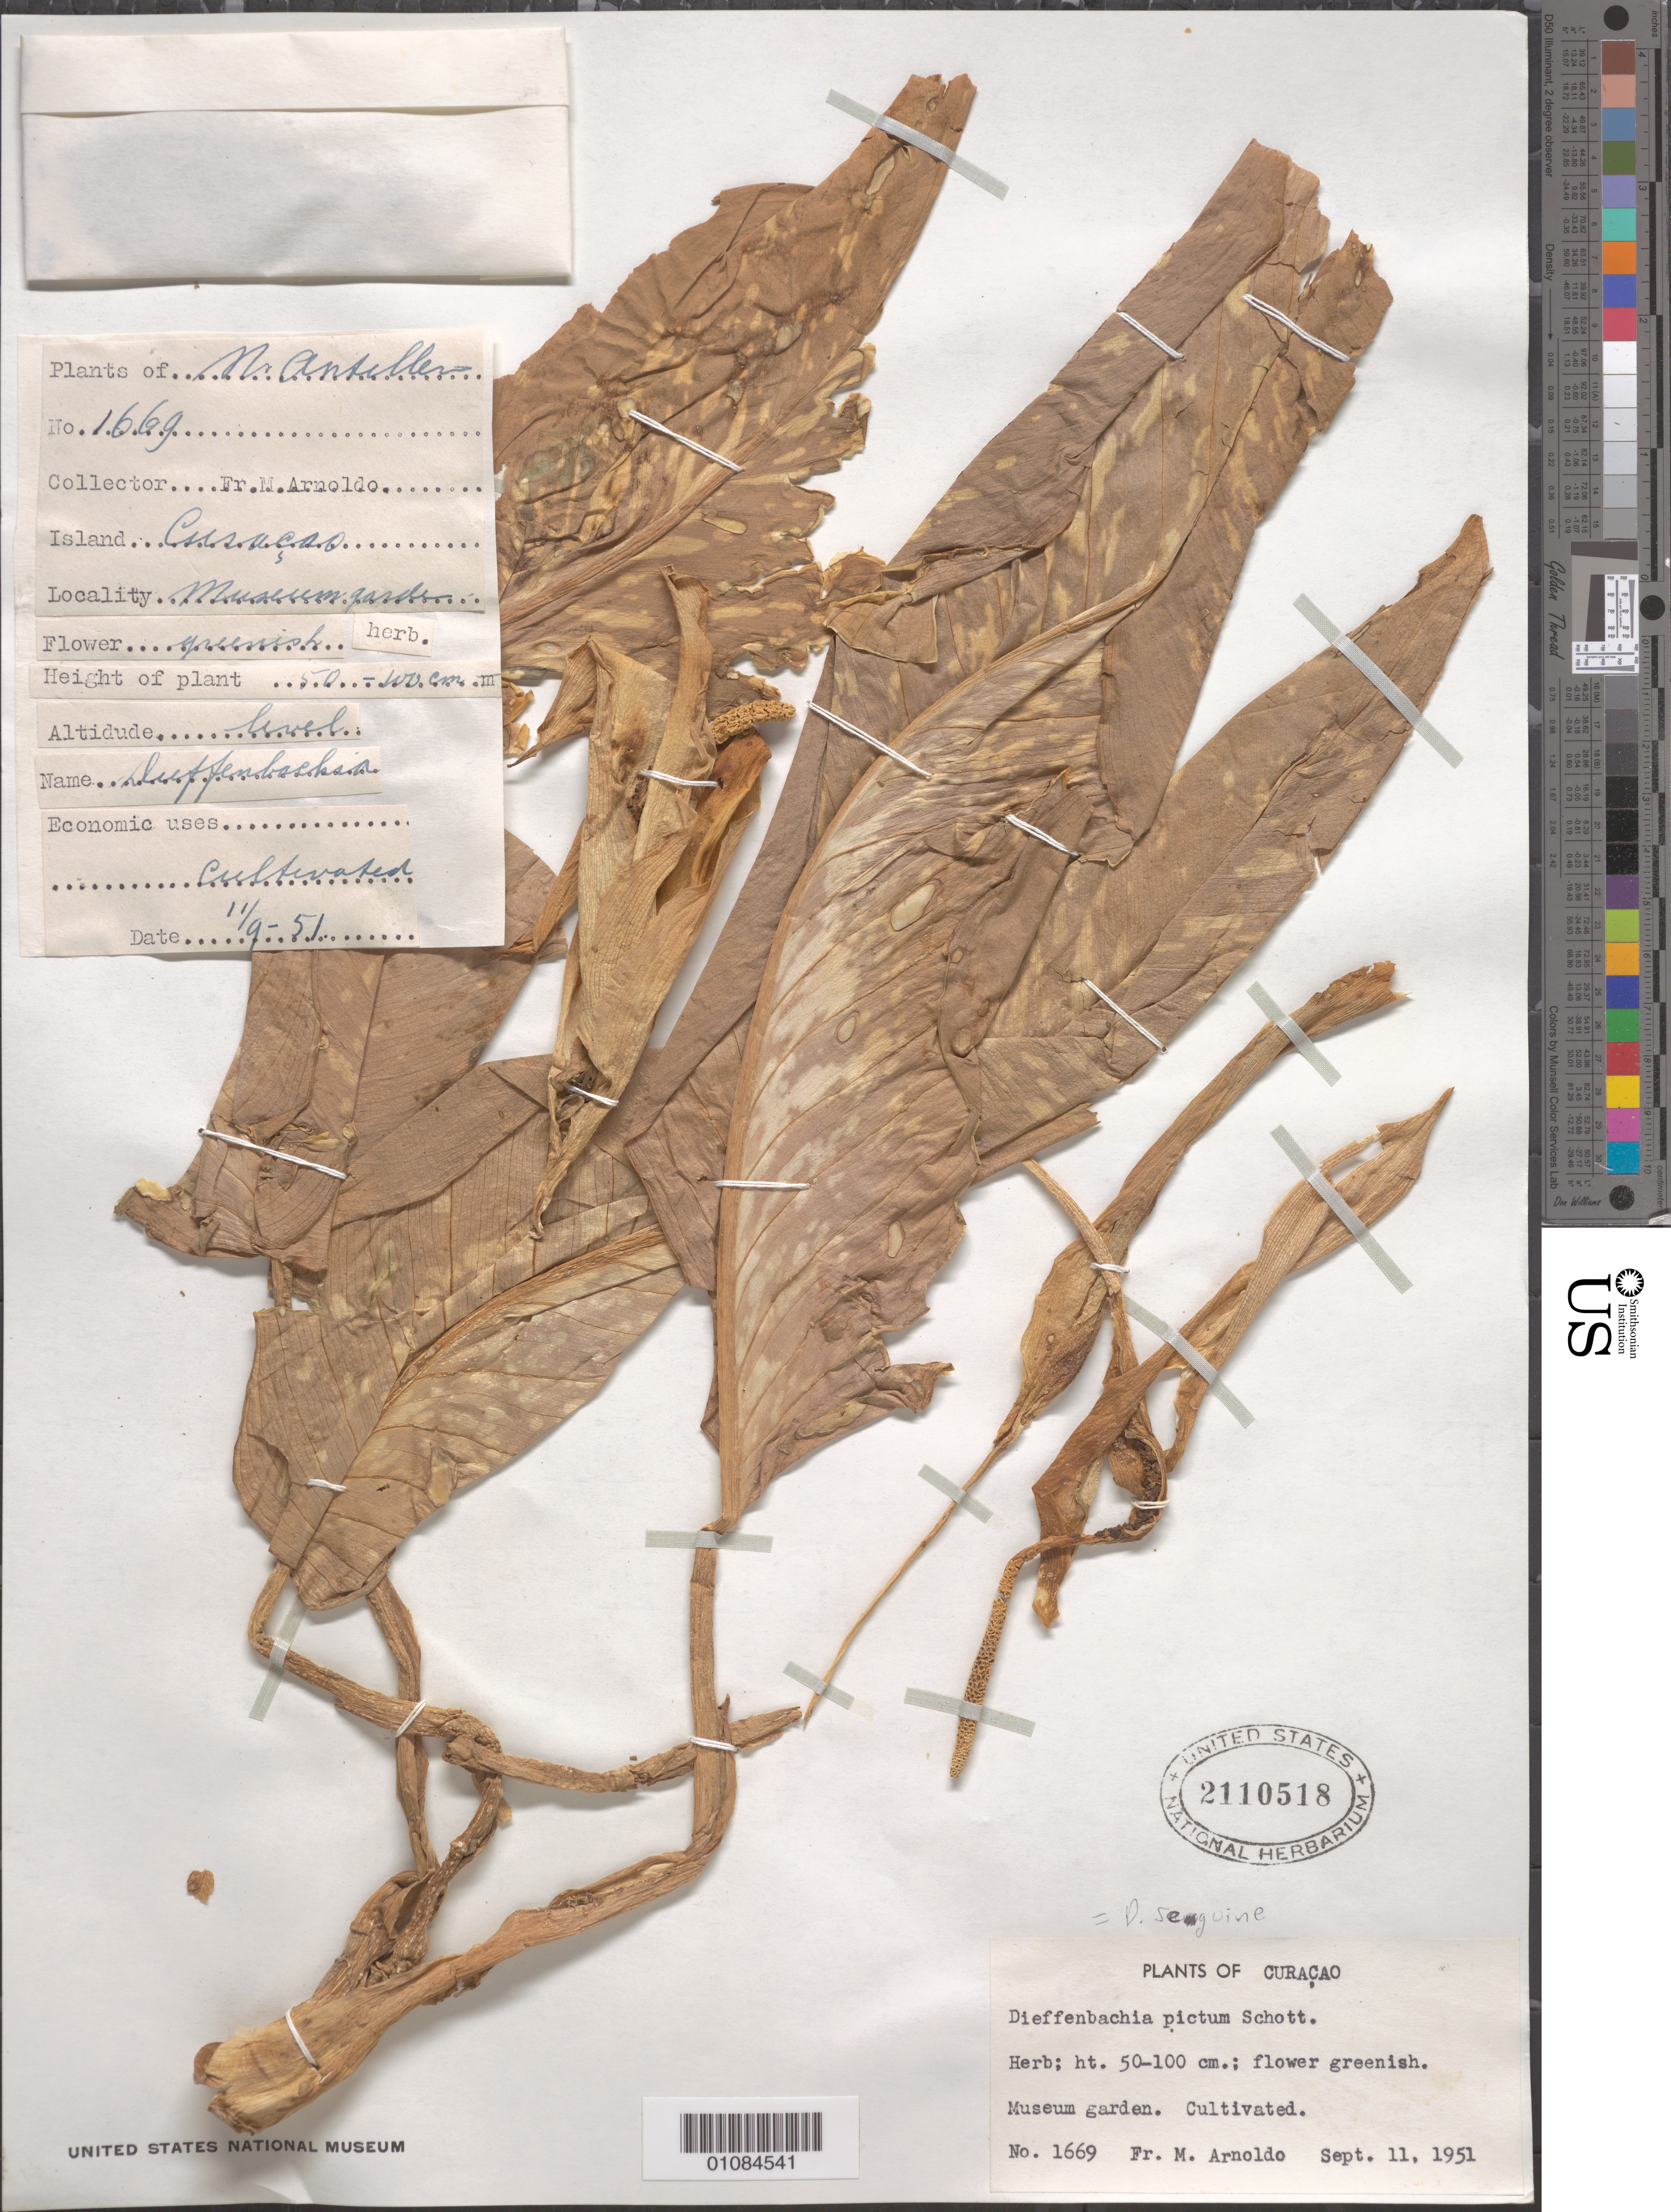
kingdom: Plantae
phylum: Tracheophyta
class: Liliopsida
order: Alismatales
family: Araceae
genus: Dieffenbachia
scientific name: Dieffenbachia seguine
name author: (Jacq.) Schott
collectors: N. Arnoldo-Broeders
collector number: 1669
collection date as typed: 11 Sep 1951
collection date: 1951-09-11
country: Curaçao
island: Curaçao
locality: Museum garden.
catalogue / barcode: US 2110518